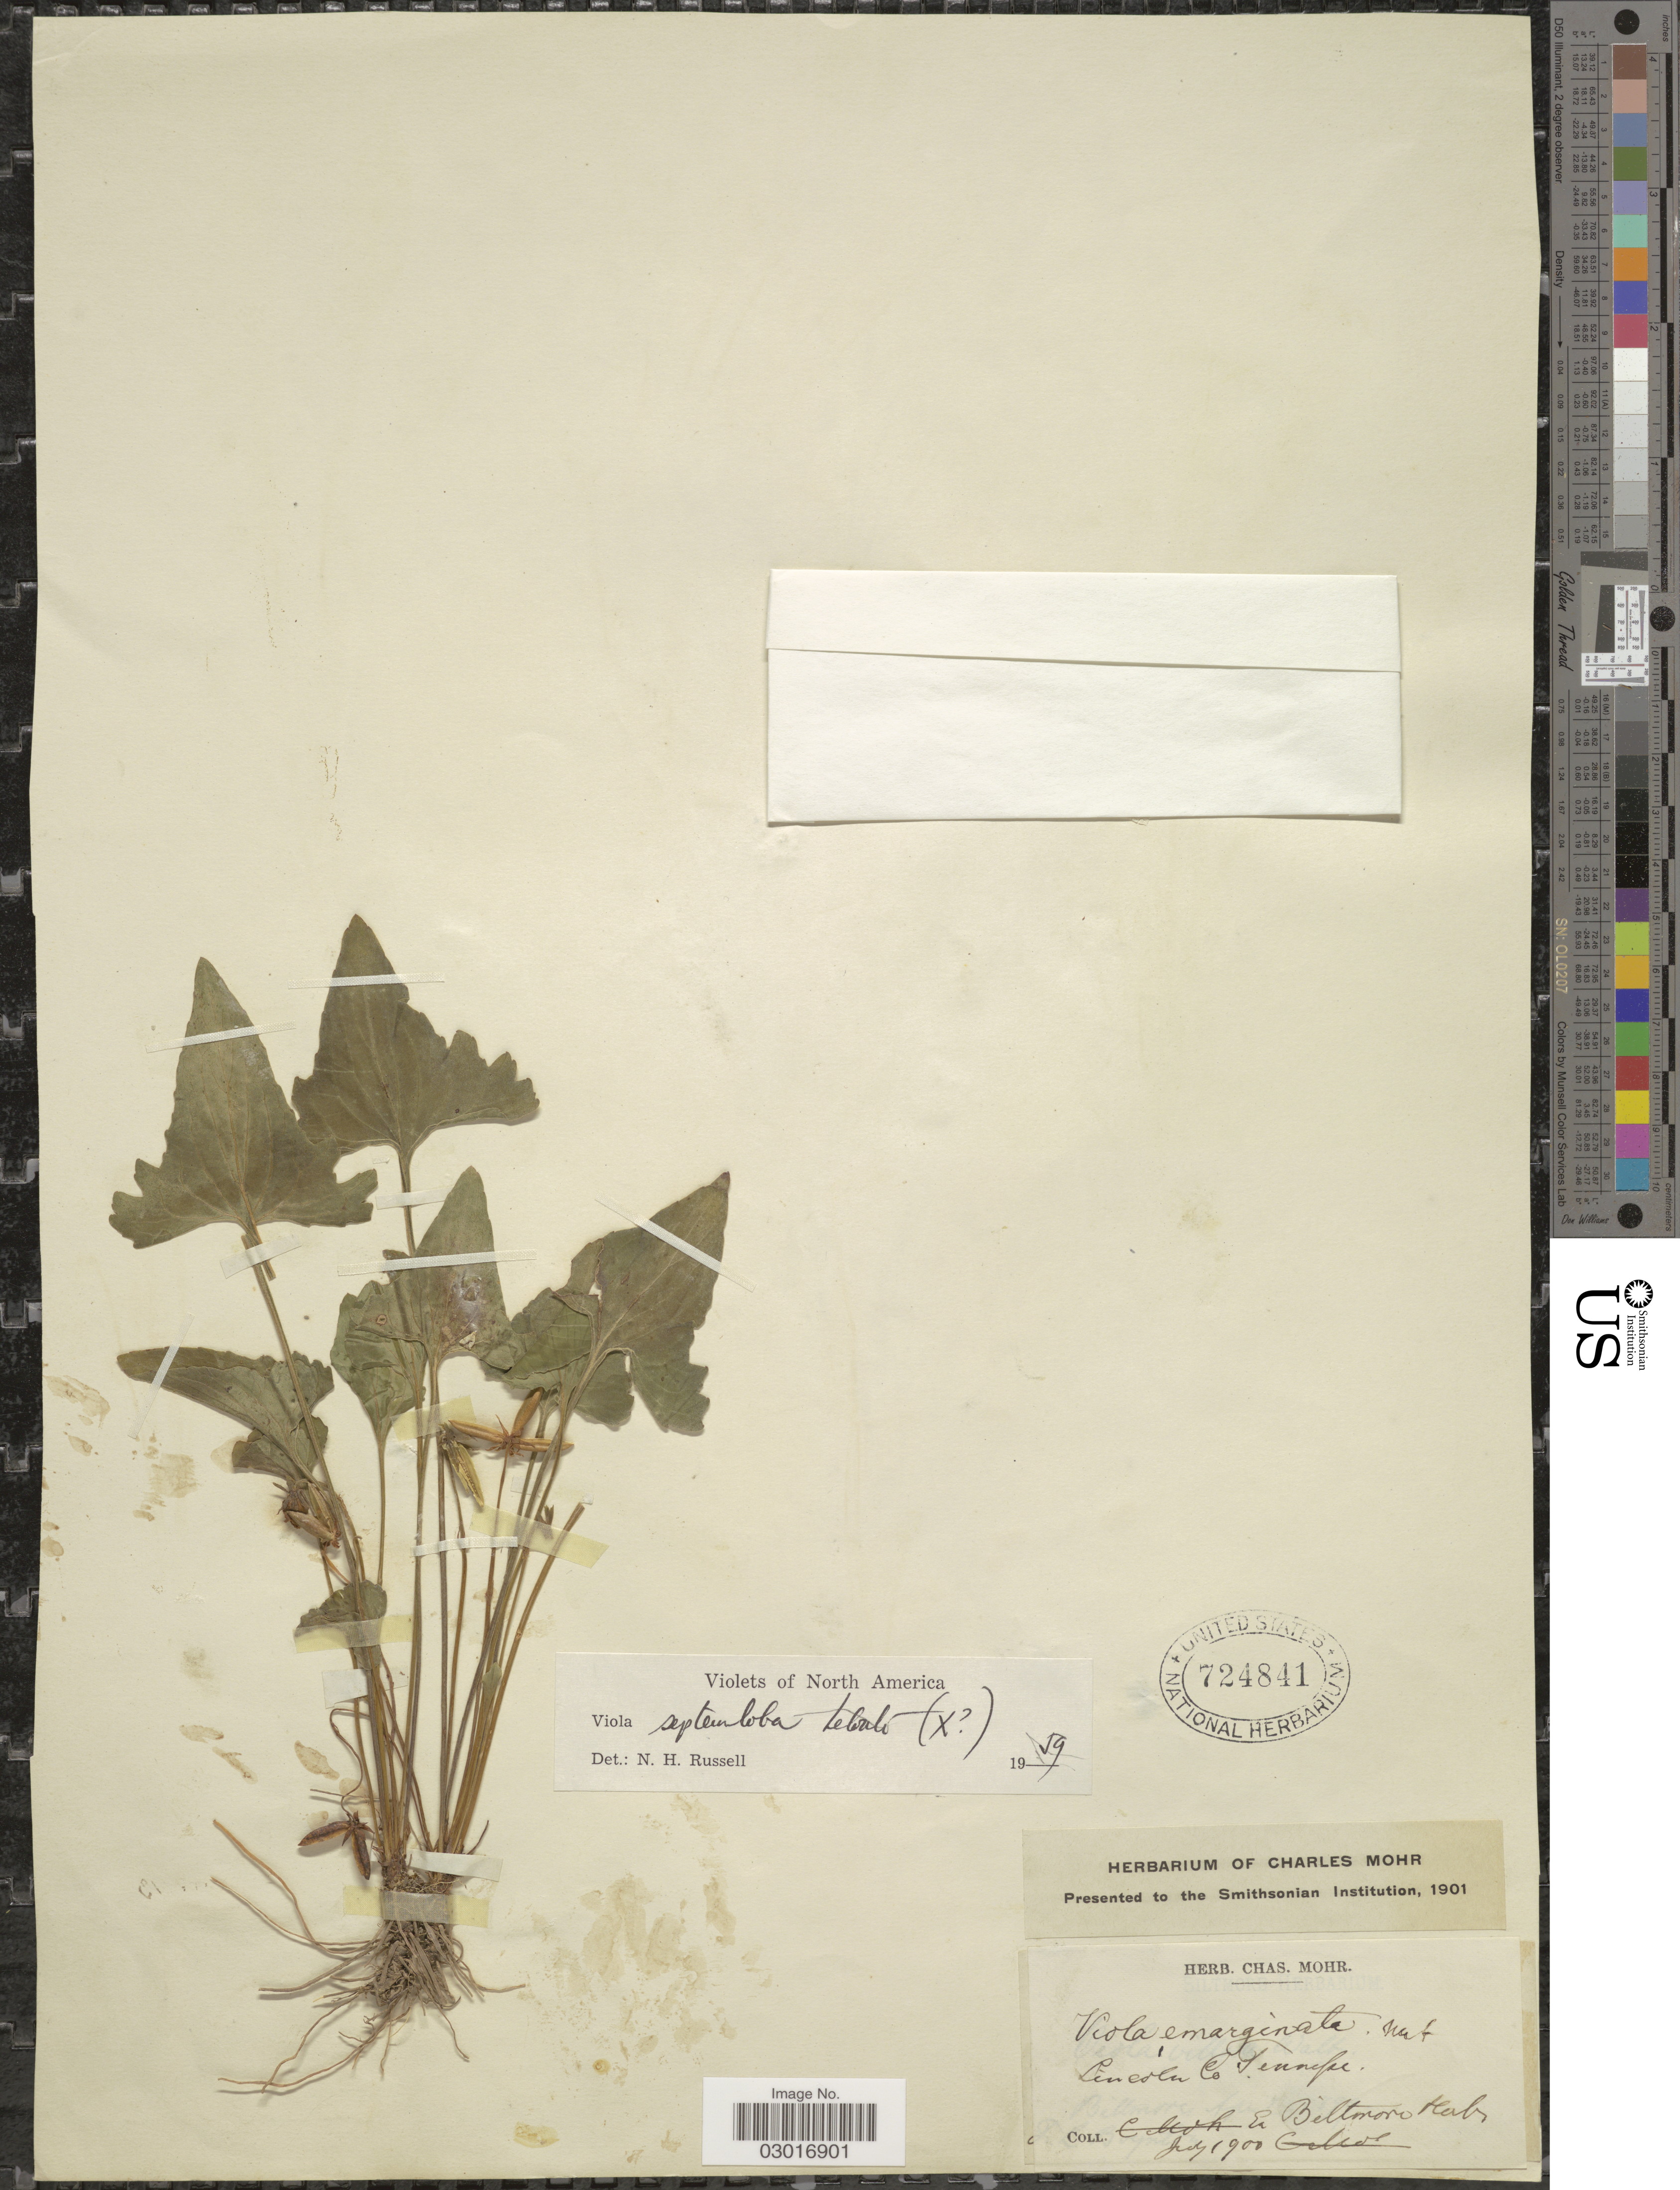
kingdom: Plantae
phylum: Tracheophyta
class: Magnoliopsida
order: Malpighiales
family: Violaceae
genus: Viola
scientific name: Viola septemloba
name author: LeConte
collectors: ex herb. Biltmore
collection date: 1900-07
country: United States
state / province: Tennessee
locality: Lincoln Co.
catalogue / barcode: US 724841